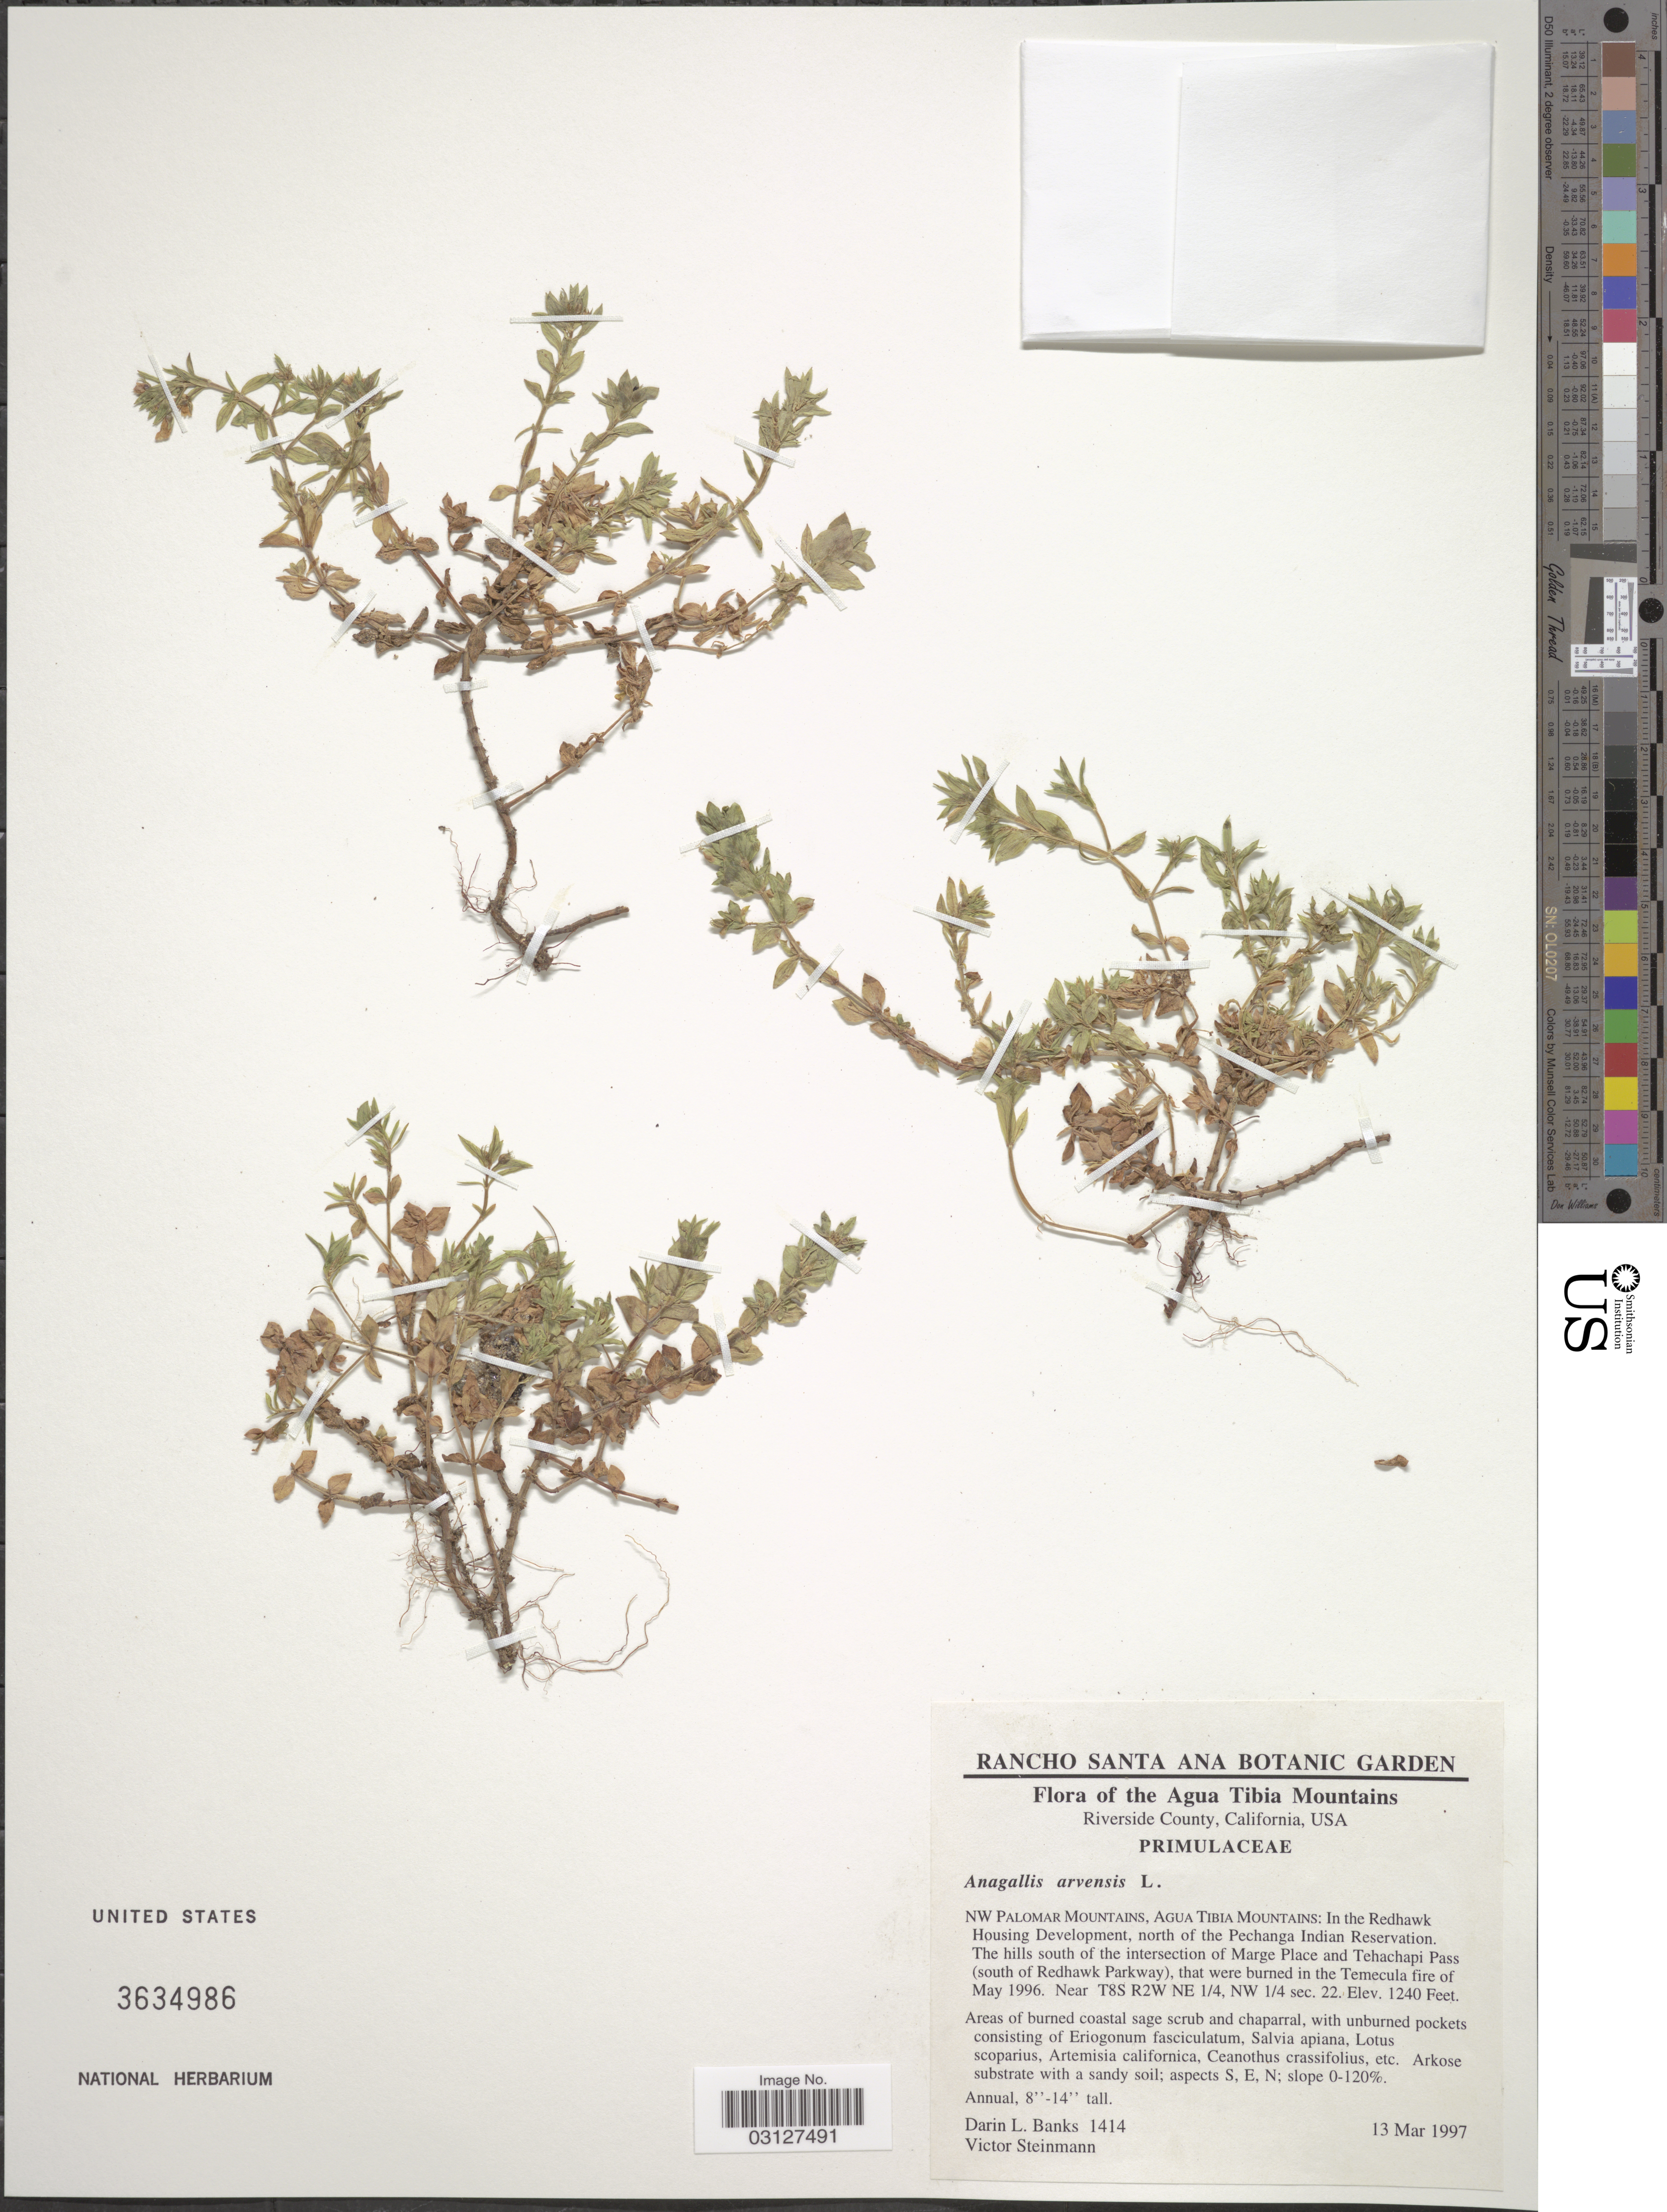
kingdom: Plantae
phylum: Tracheophyta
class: Magnoliopsida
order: Ericales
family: Primulaceae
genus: Anagallis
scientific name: Anagallis arvensis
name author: L.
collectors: D. Banks & V. W. Steinmann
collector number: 1414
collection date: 1997-03-13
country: United States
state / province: California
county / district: Riverside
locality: Agua Tibia Mountains. Riverside County. NW Palomar Mountains, Agua Tibia Mountains: In the Redhawk Housing Development, north of the Pechanga Inian Reservation. The hills south of the intersection of Marge Place and Tehachapi Pass (south of Redhawk Parkway). Near T8S R2W NE 1/4, NW 1/4 sec. 22.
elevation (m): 378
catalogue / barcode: US 3634986